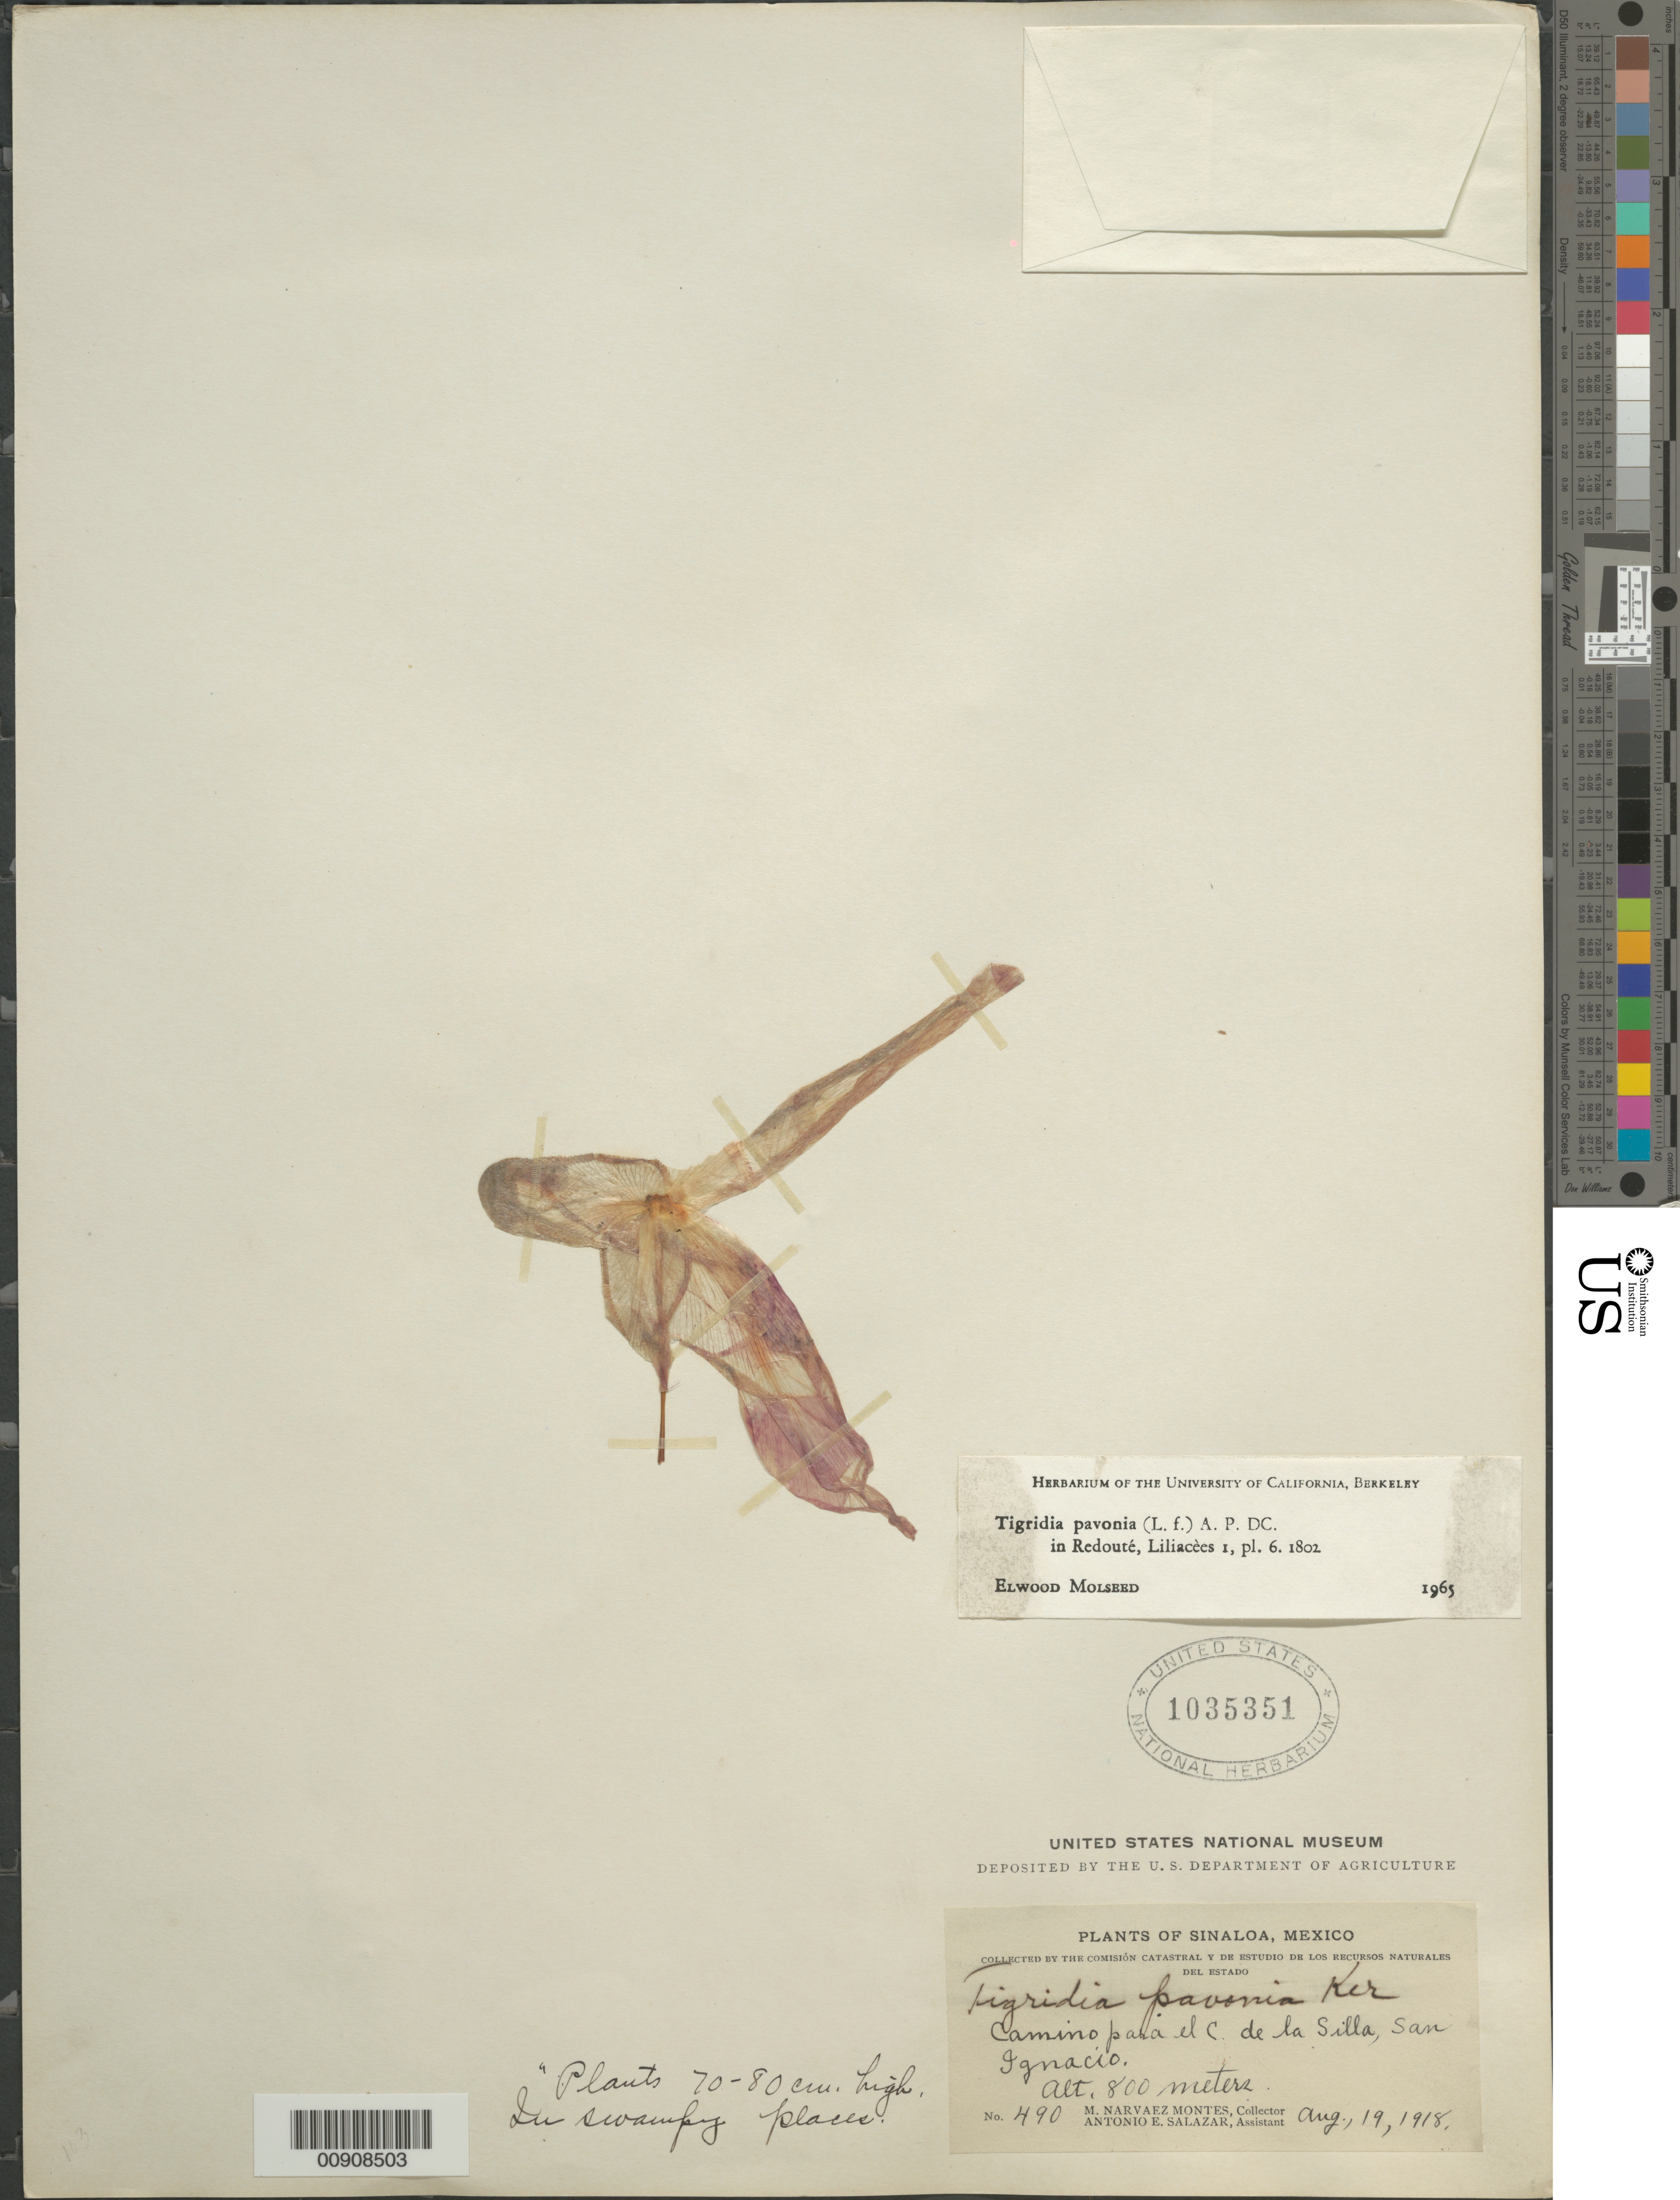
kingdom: Plantae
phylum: Tracheophyta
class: Liliopsida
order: Asparagales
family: Iridaceae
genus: Tigridia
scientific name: Tigridia pavonia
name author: (L. f.) DC.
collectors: M. Narvaez-Montes & A. E. Salazar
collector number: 490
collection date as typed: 19 Aug 1918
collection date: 1918-08-19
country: Mexico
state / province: Sinaloa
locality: Camino para el C. de la Silla, San Ignacio, Sinaloa.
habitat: In swampy places.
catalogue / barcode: US 1035351